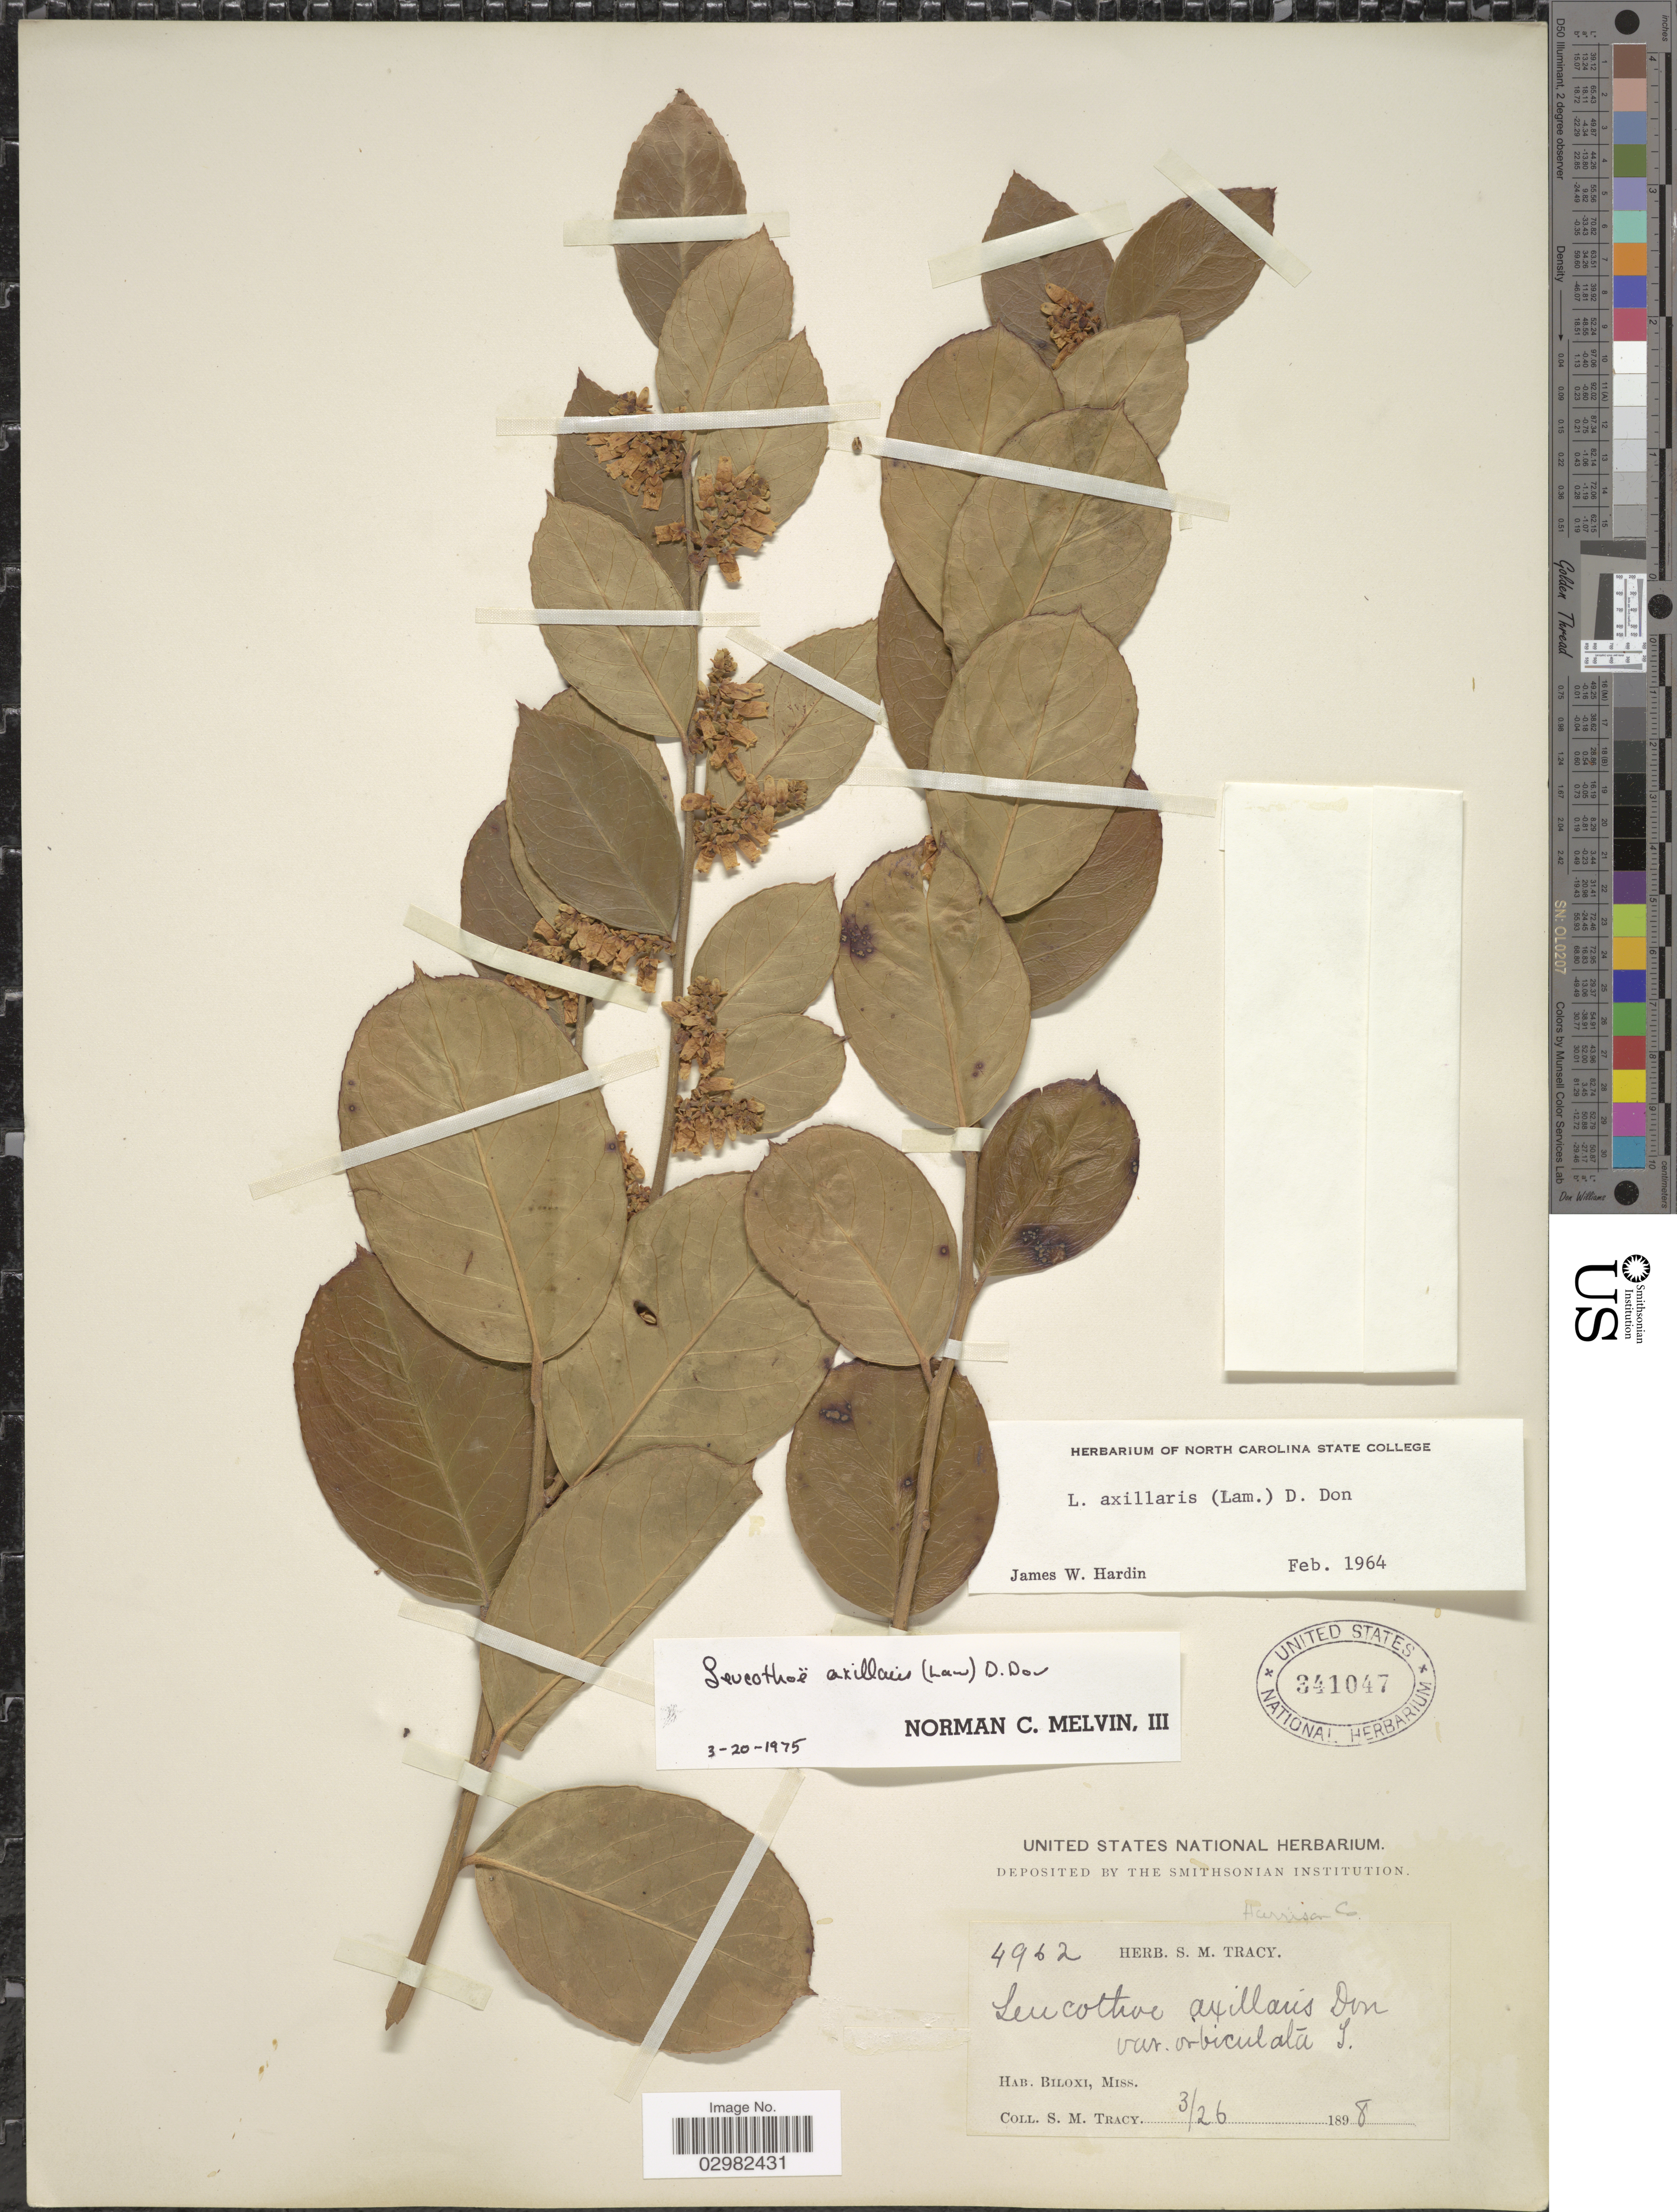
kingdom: Plantae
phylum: Tracheophyta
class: Magnoliopsida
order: Ericales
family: Ericaceae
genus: Leucothoe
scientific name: Leucothoë axillaris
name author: (Lam.) D. Don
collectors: S. M. Tracy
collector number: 4962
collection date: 1898-03-26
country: United States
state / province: Mississippi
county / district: Harrison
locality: Biloxi, Miss.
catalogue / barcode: US 341047